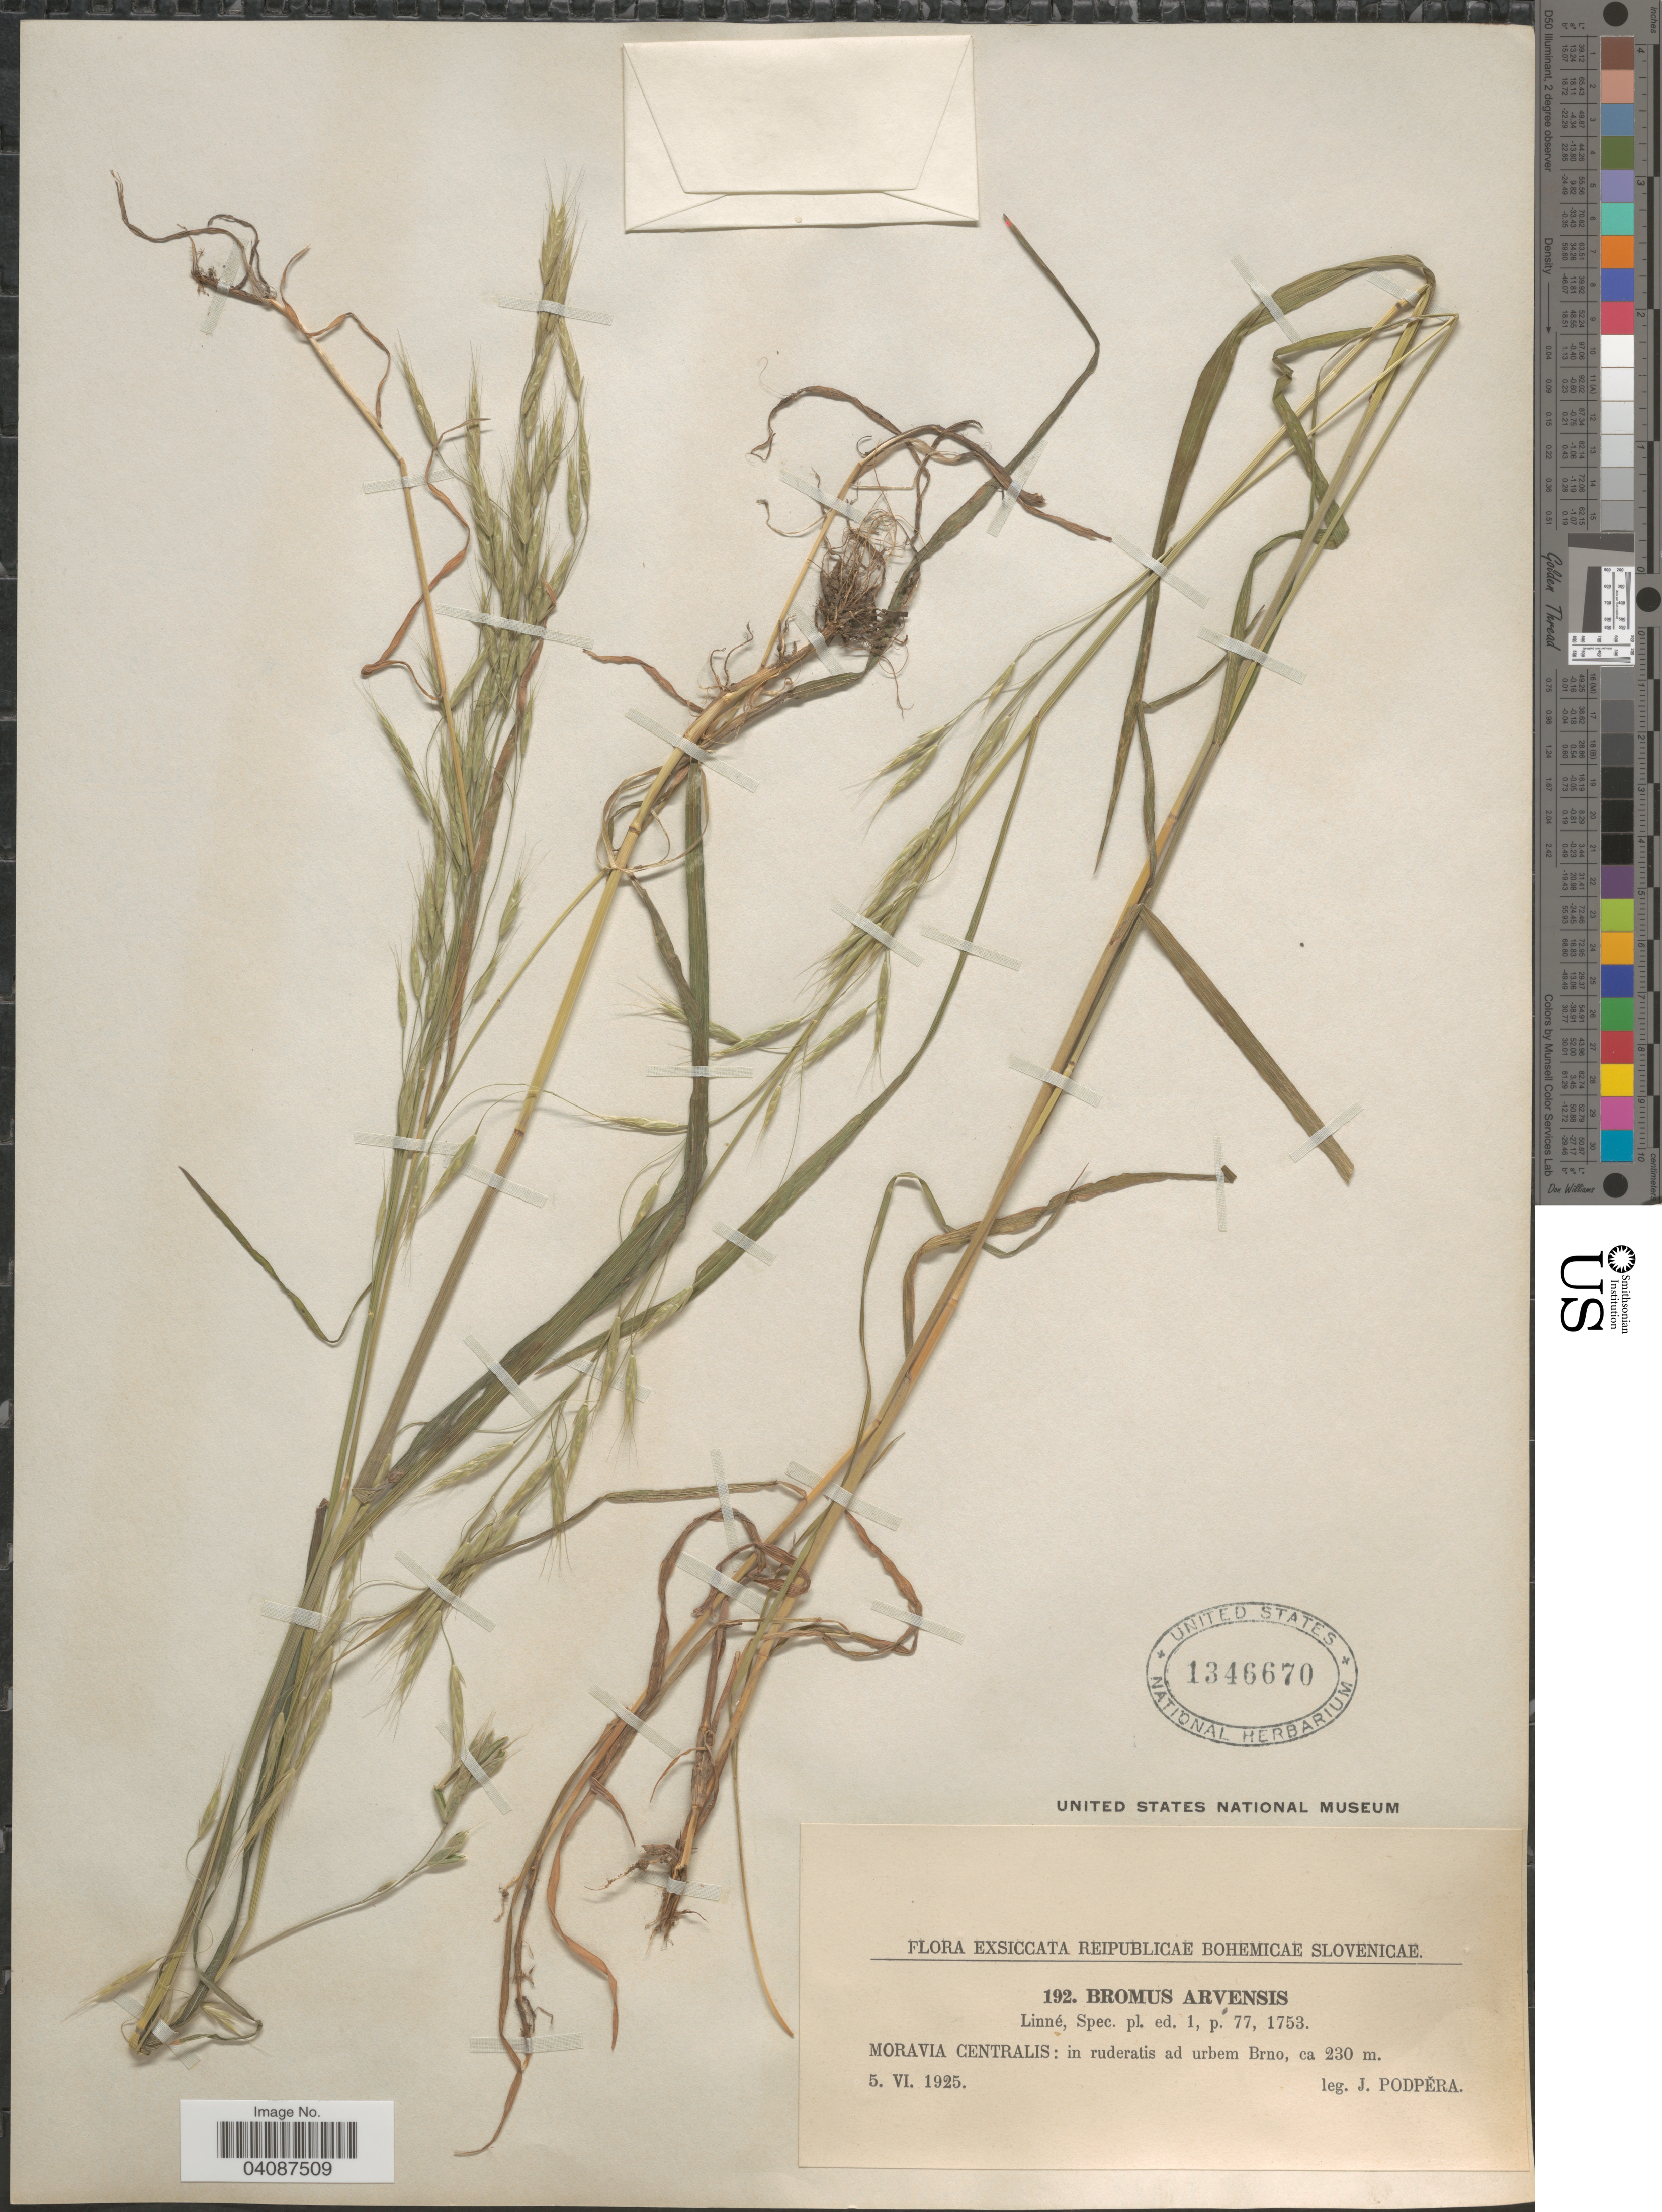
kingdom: Plantae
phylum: Tracheophyta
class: Liliopsida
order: Poales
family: Poaceae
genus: Bromus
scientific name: Bromus arvensis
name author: L.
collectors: J. Podpera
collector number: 192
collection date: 1925-06-05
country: Czechia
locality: Moravia Centralis: in ruderatis ad urbem Brno.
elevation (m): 230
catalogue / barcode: US 1346670